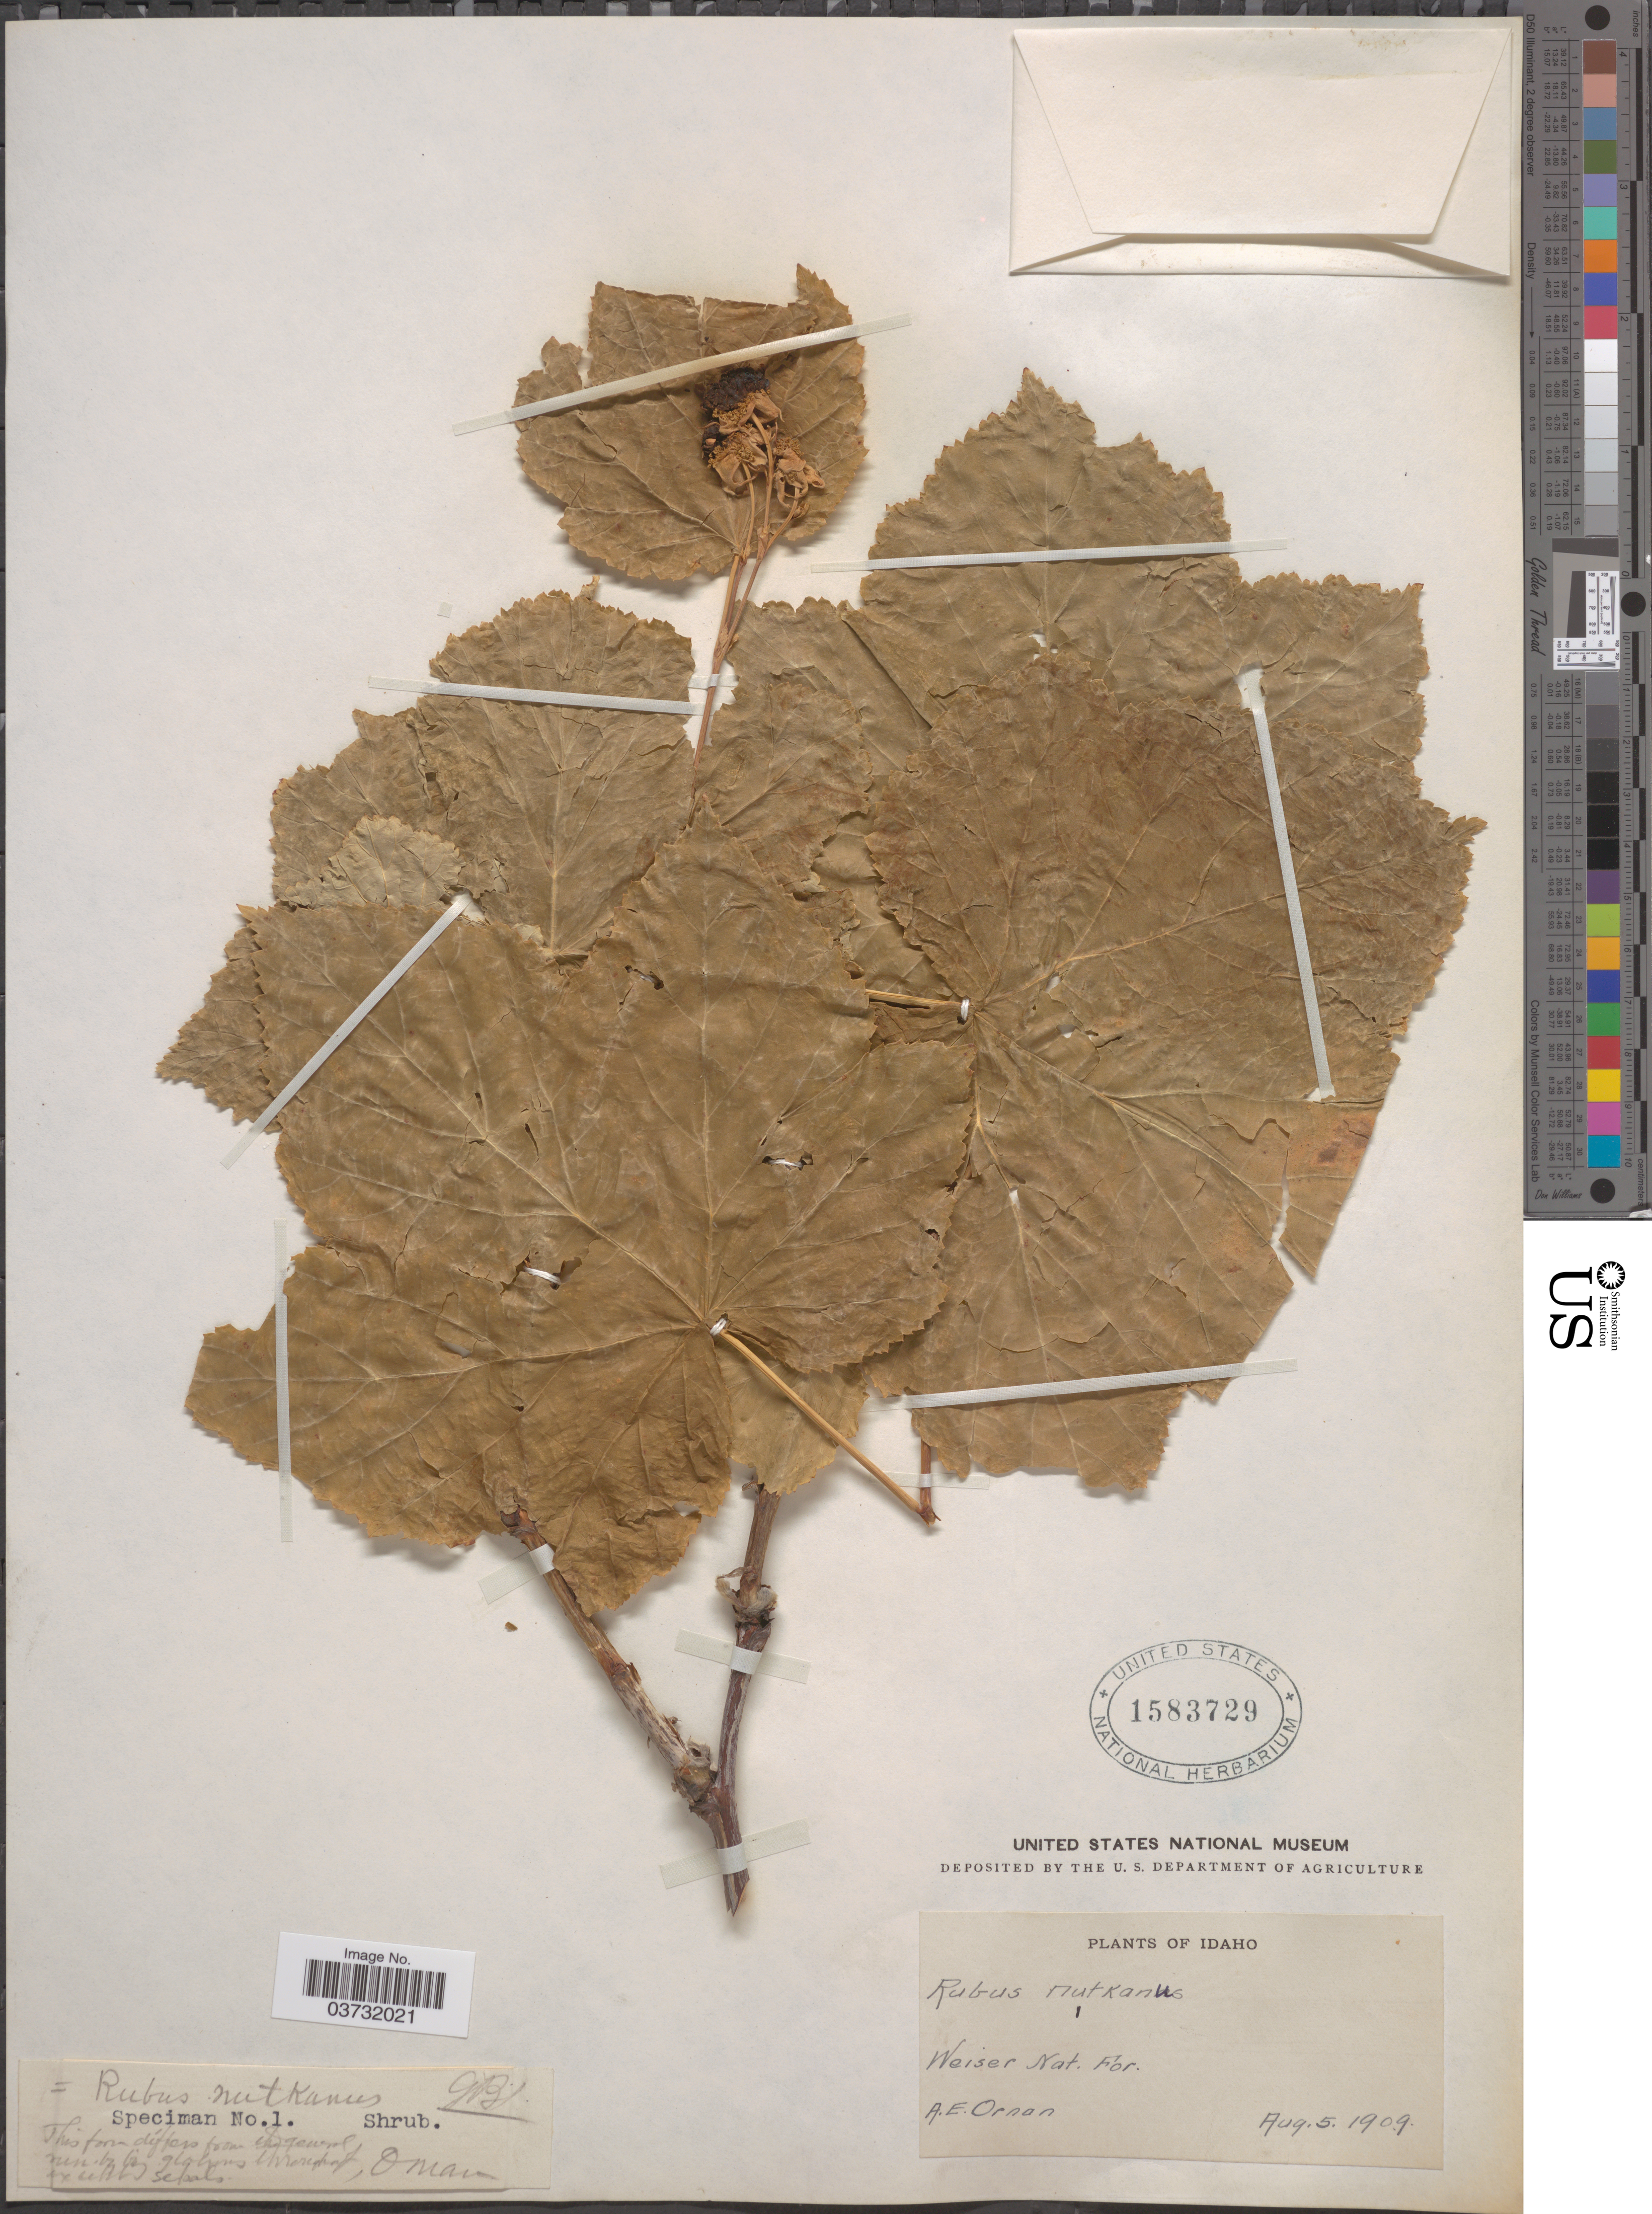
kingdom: Plantae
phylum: Tracheophyta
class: Magnoliopsida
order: Rosales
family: Rosaceae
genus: Rubus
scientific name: Rubus parviflorus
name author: Nutt.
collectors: A. Ornan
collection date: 1909-08-05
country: United States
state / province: Idaho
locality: Weiser Nat. For.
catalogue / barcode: US 1583729